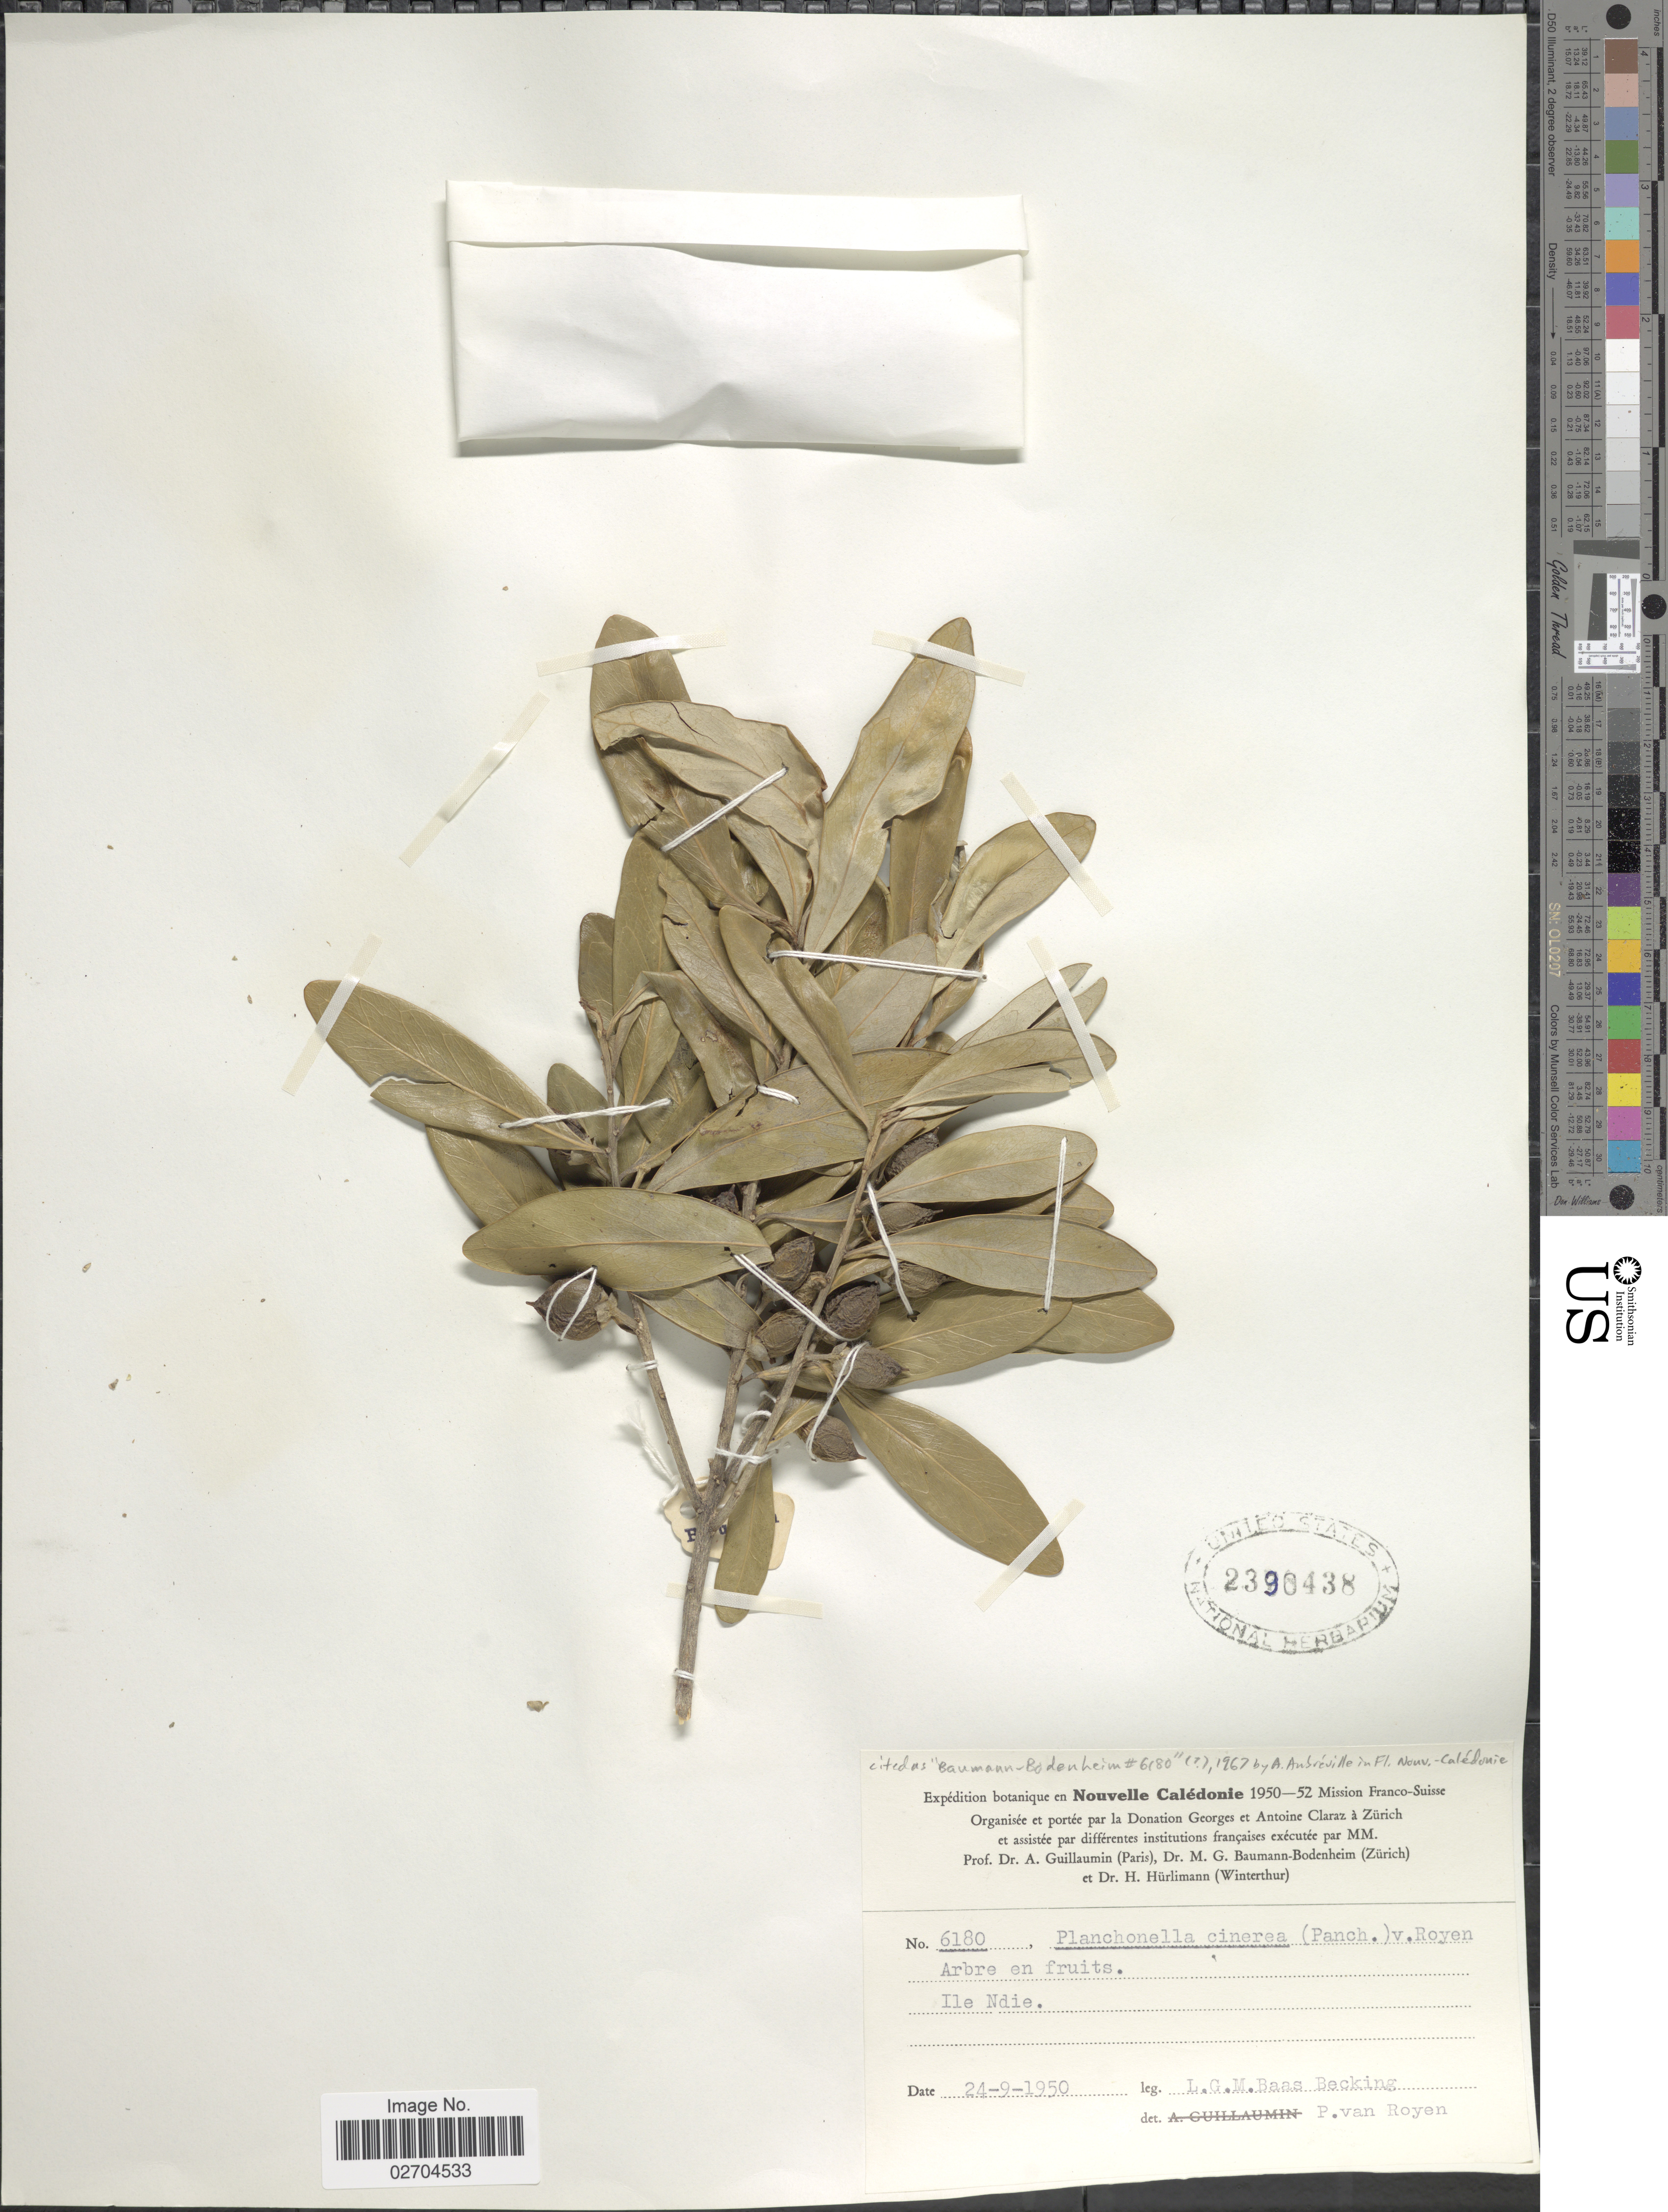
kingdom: Plantae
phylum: Tracheophyta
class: Magnoliopsida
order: Ericales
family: Sapotaceae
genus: Planchonella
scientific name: Planchonella cinerea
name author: (Pancher ex Baill.) P. Royen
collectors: L. Baas Becking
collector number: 6180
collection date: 1950-09-24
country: New Caledonia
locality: Ile Ndie.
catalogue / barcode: US 2390438